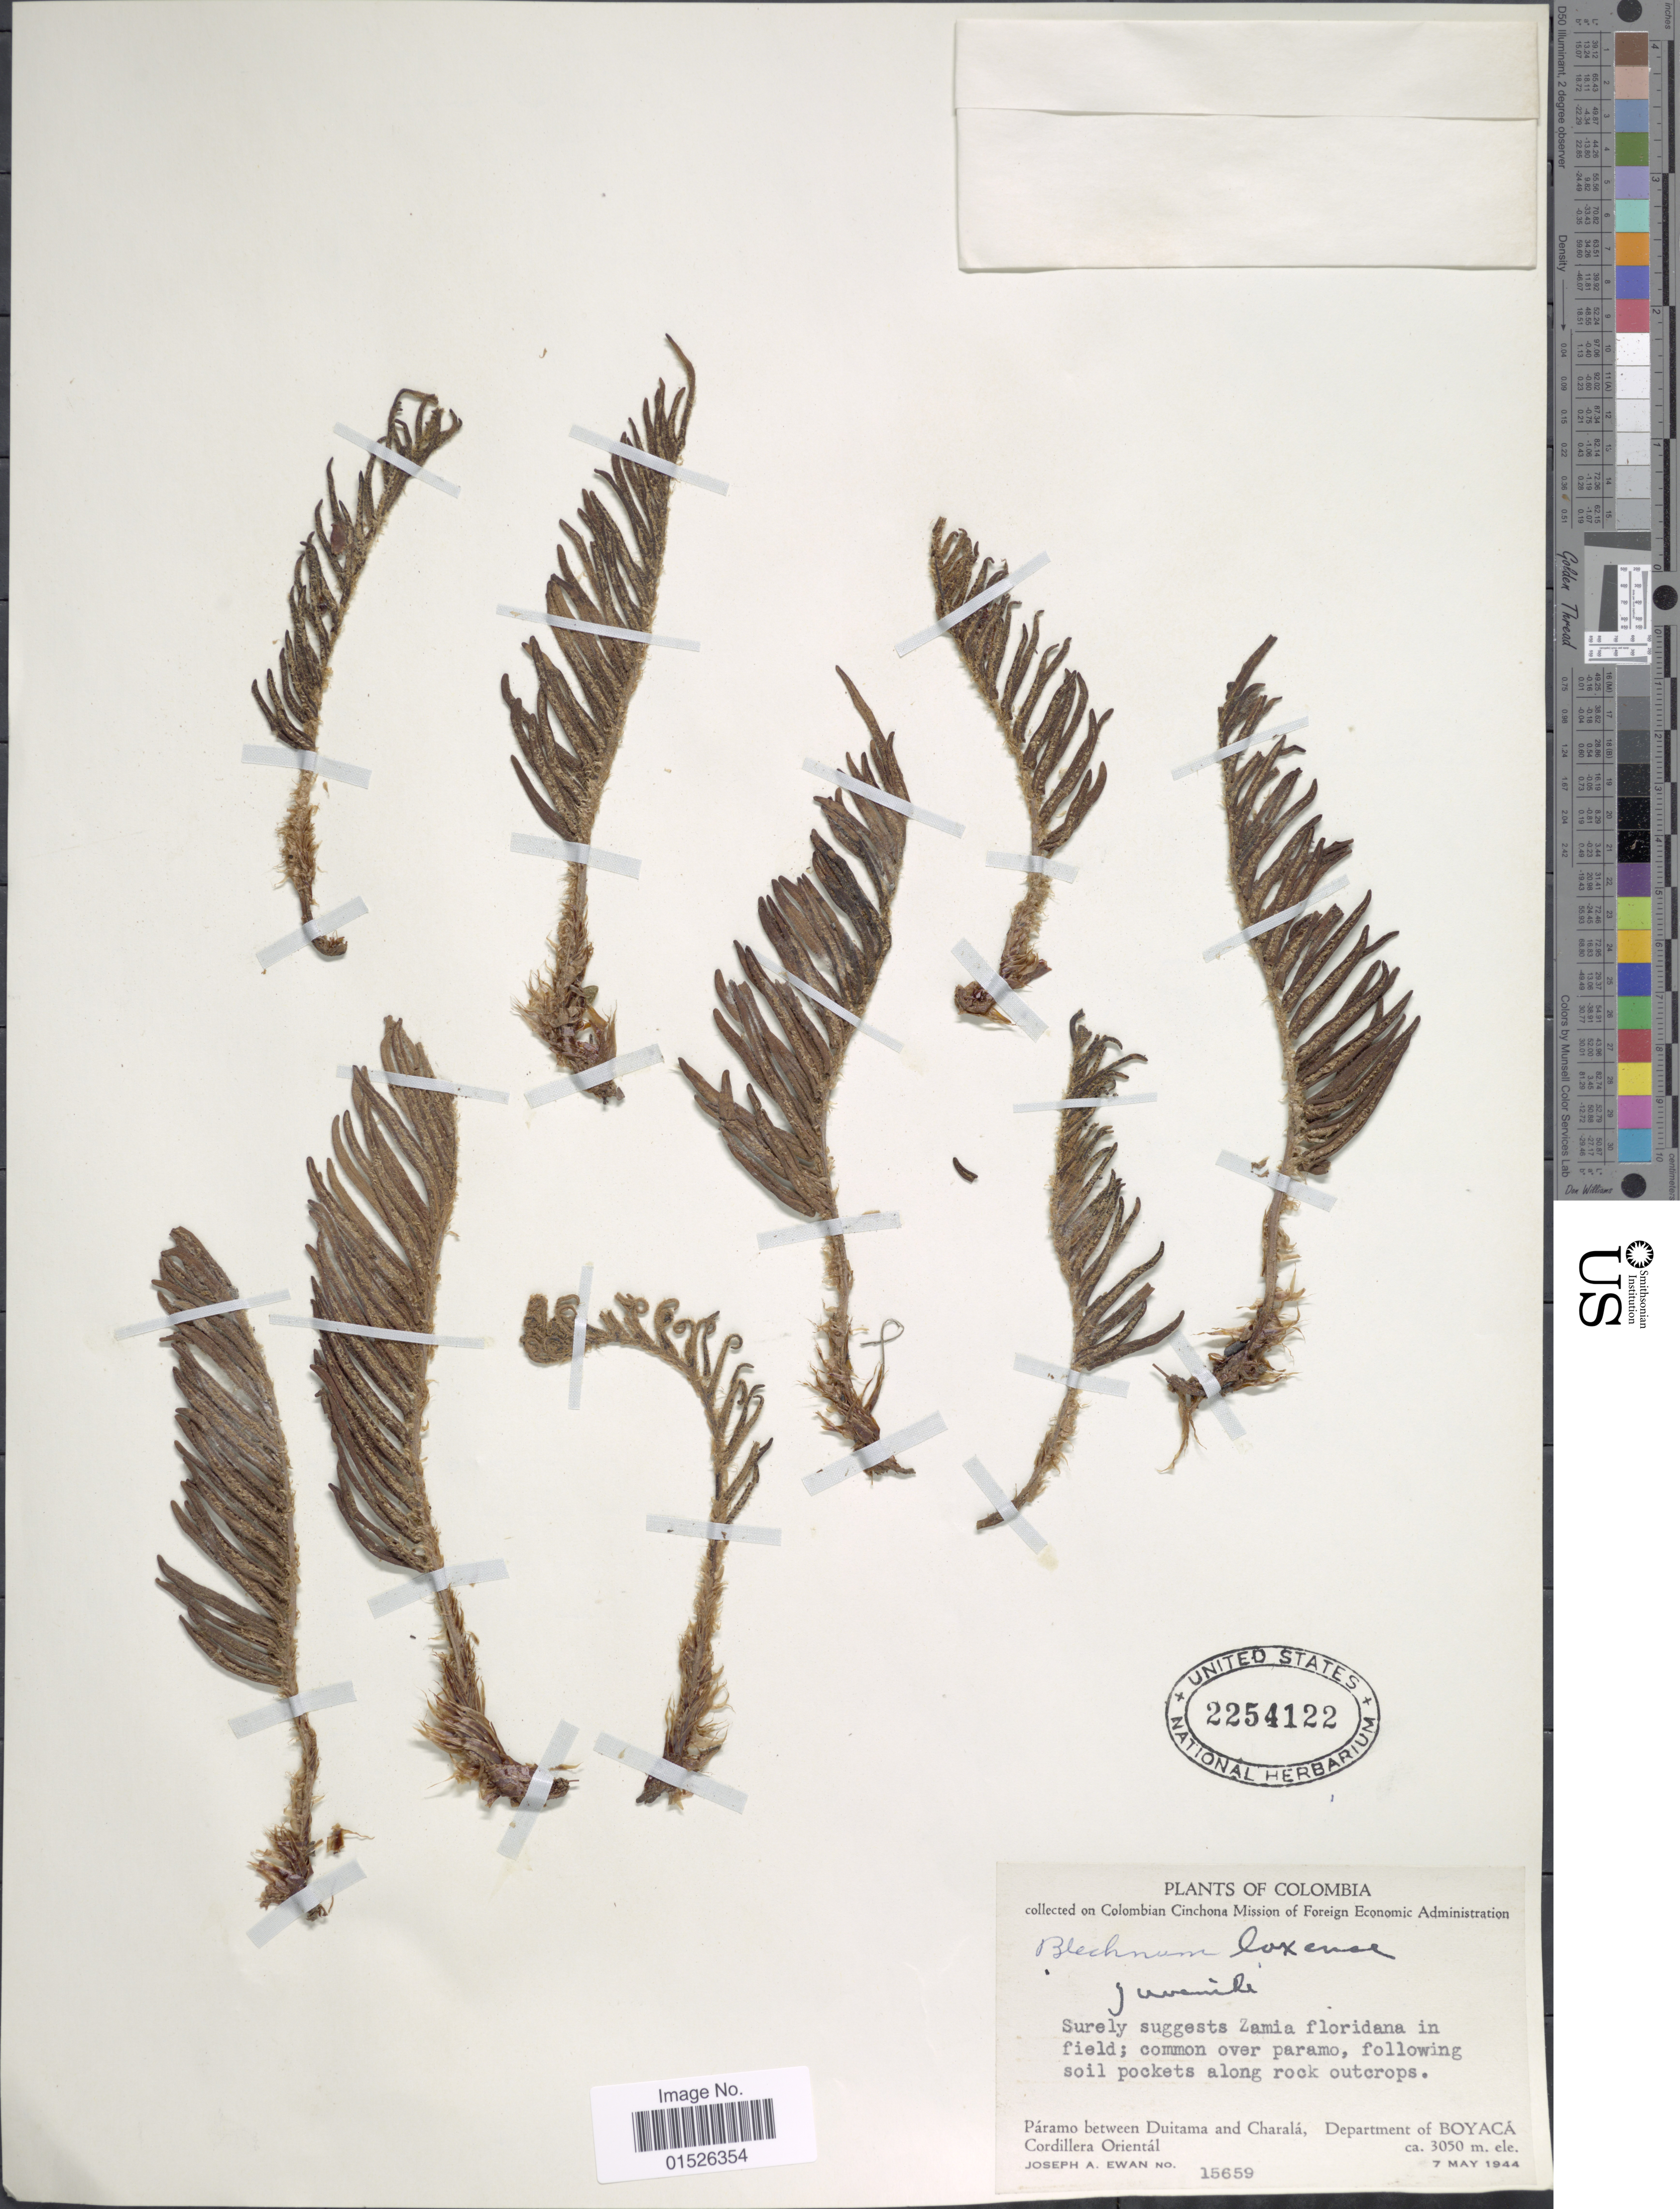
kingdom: Plantae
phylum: Tracheophyta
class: Polypodiopsida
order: Polypodiales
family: Blechnaceae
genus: Blechnum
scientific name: Blechnum loxense var. stenophyllum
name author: (Klotzsch) Lellinger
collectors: J. A. Ewan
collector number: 15659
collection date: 1944-05-07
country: Colombia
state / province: Boyacá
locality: Colombia, Paramo between Duitama and Charala, Department of Boyaca, Cordillera Oriental.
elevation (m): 3050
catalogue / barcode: US 2254122